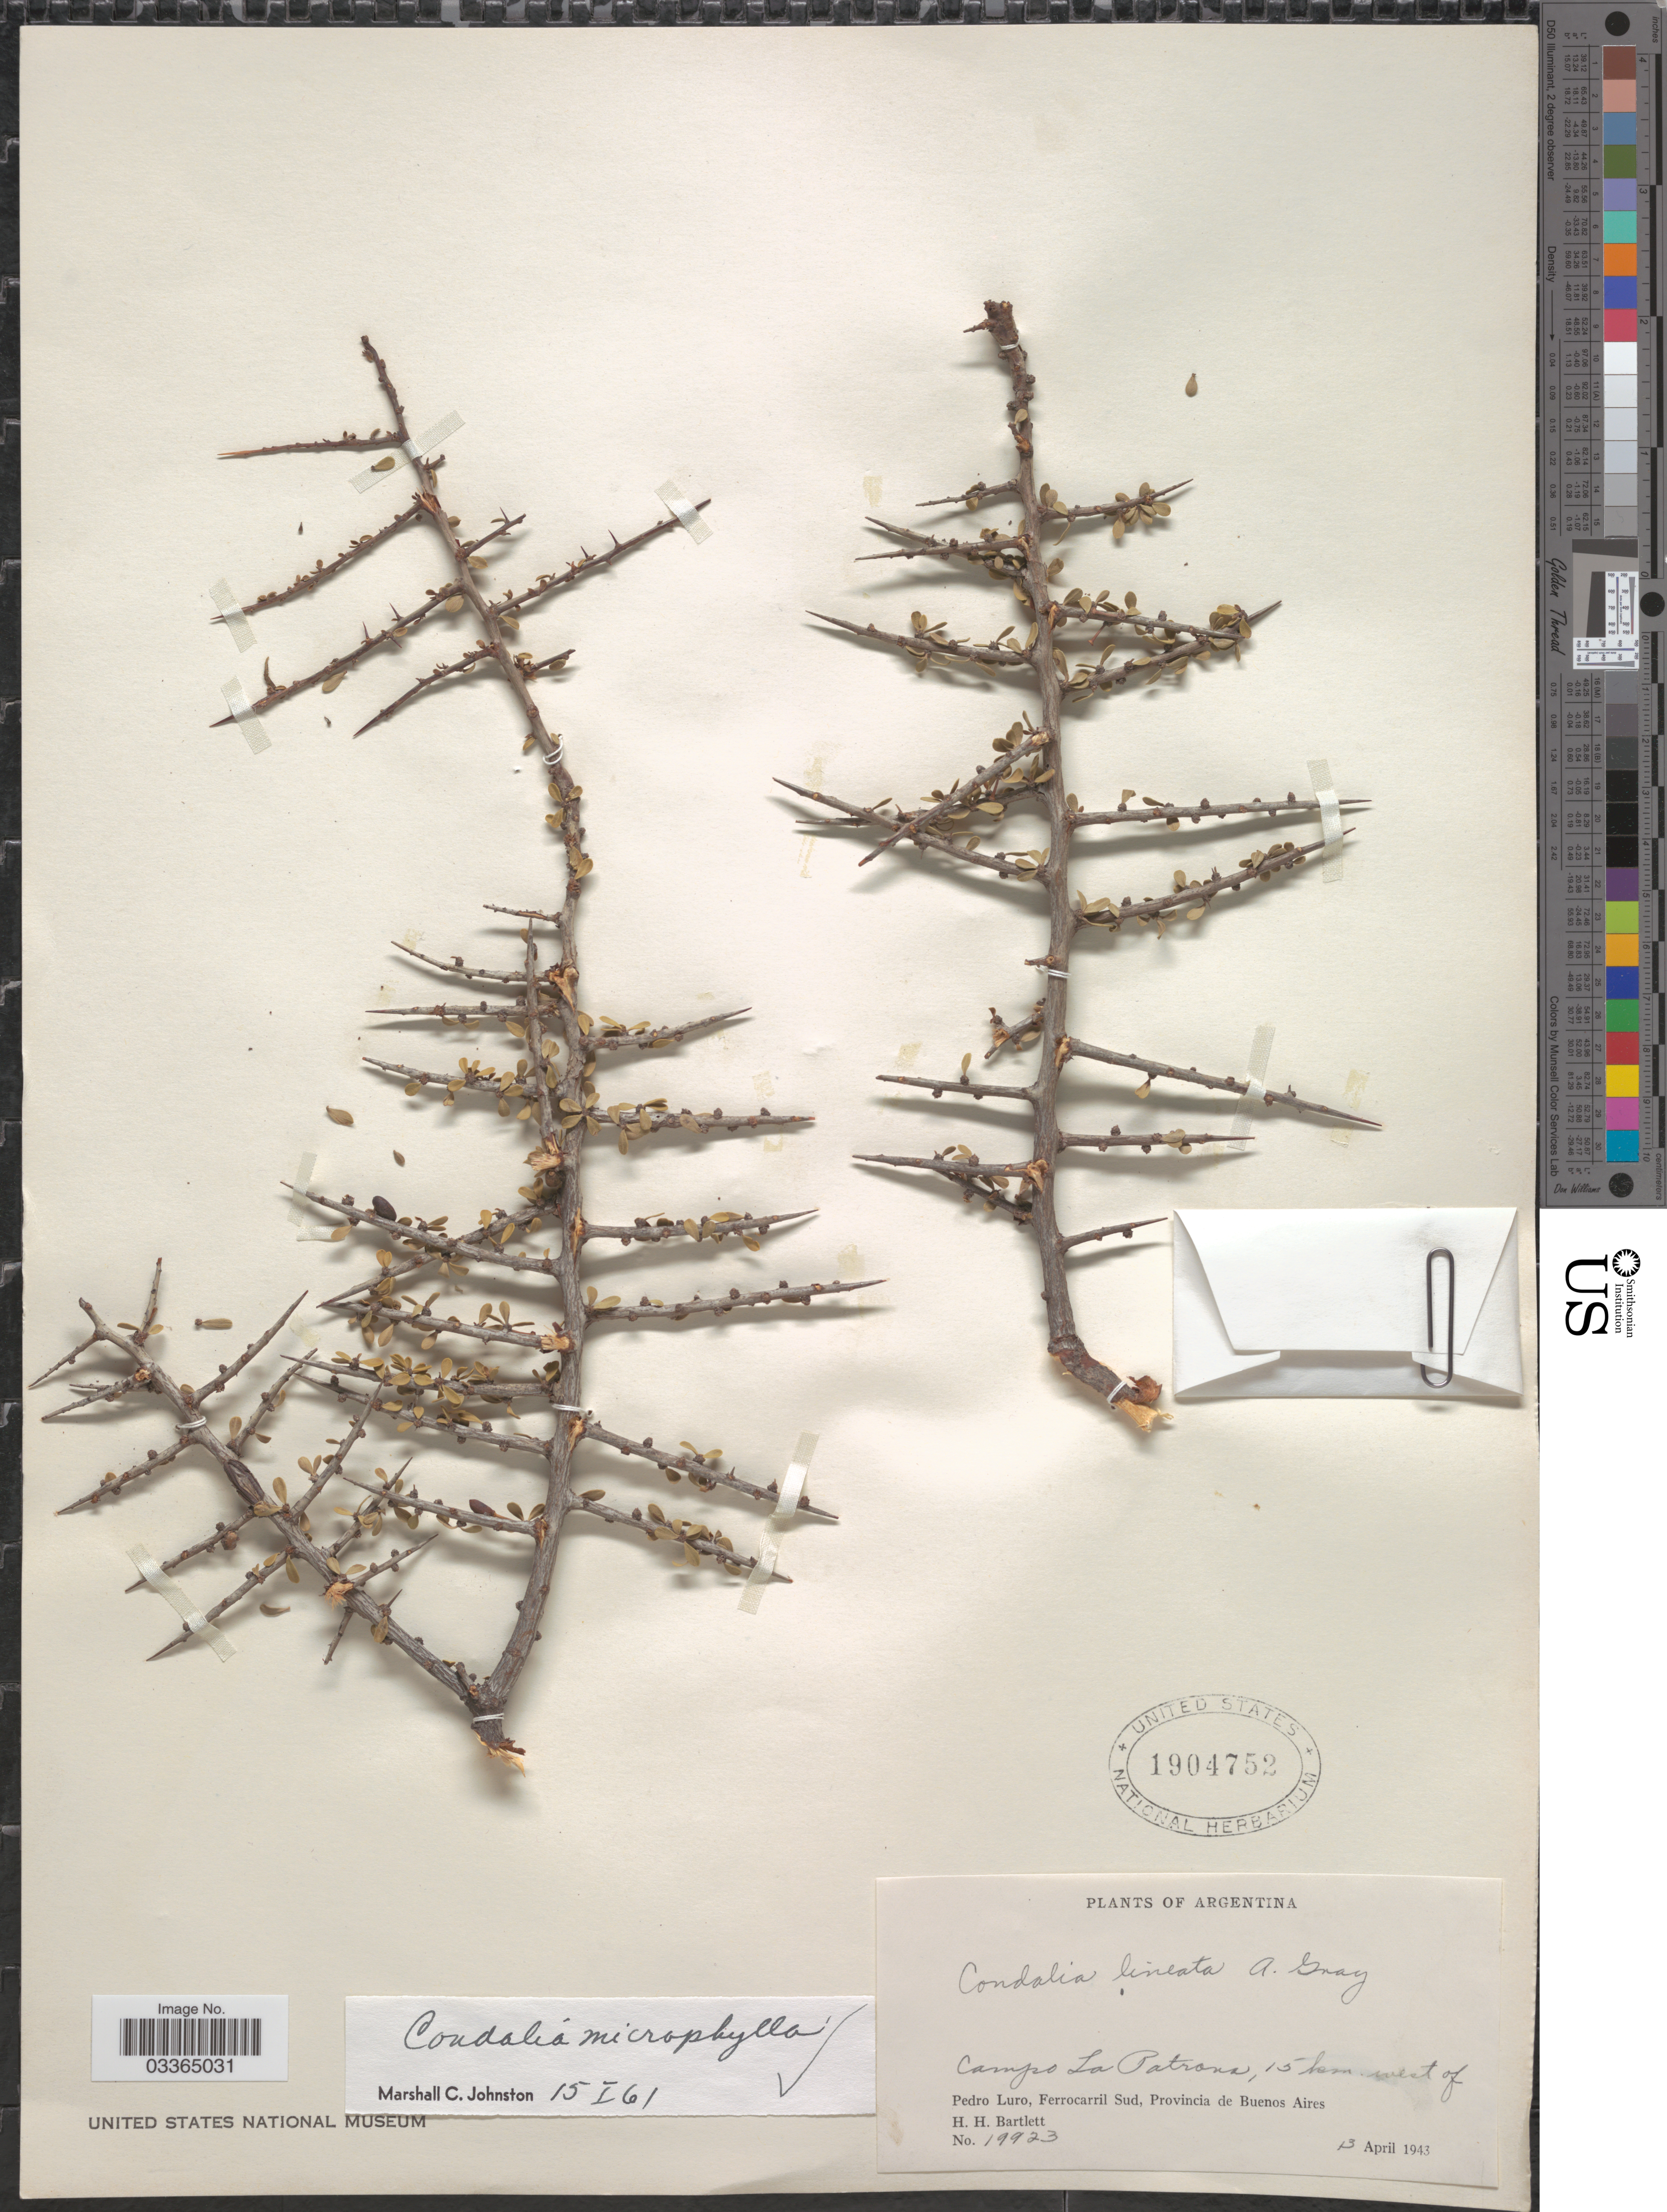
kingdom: Plantae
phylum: Tracheophyta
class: Magnoliopsida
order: Rosales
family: Rhamnaceae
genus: Condalia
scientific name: Condalia microphylla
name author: Cav.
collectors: H. H. Bartlett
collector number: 19923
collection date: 1943-04-13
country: Argentina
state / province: Buenos Aires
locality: Campo La Patrona, 15 km west of Pedro Luro, Ferrocarril Sud.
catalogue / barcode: US 1904752